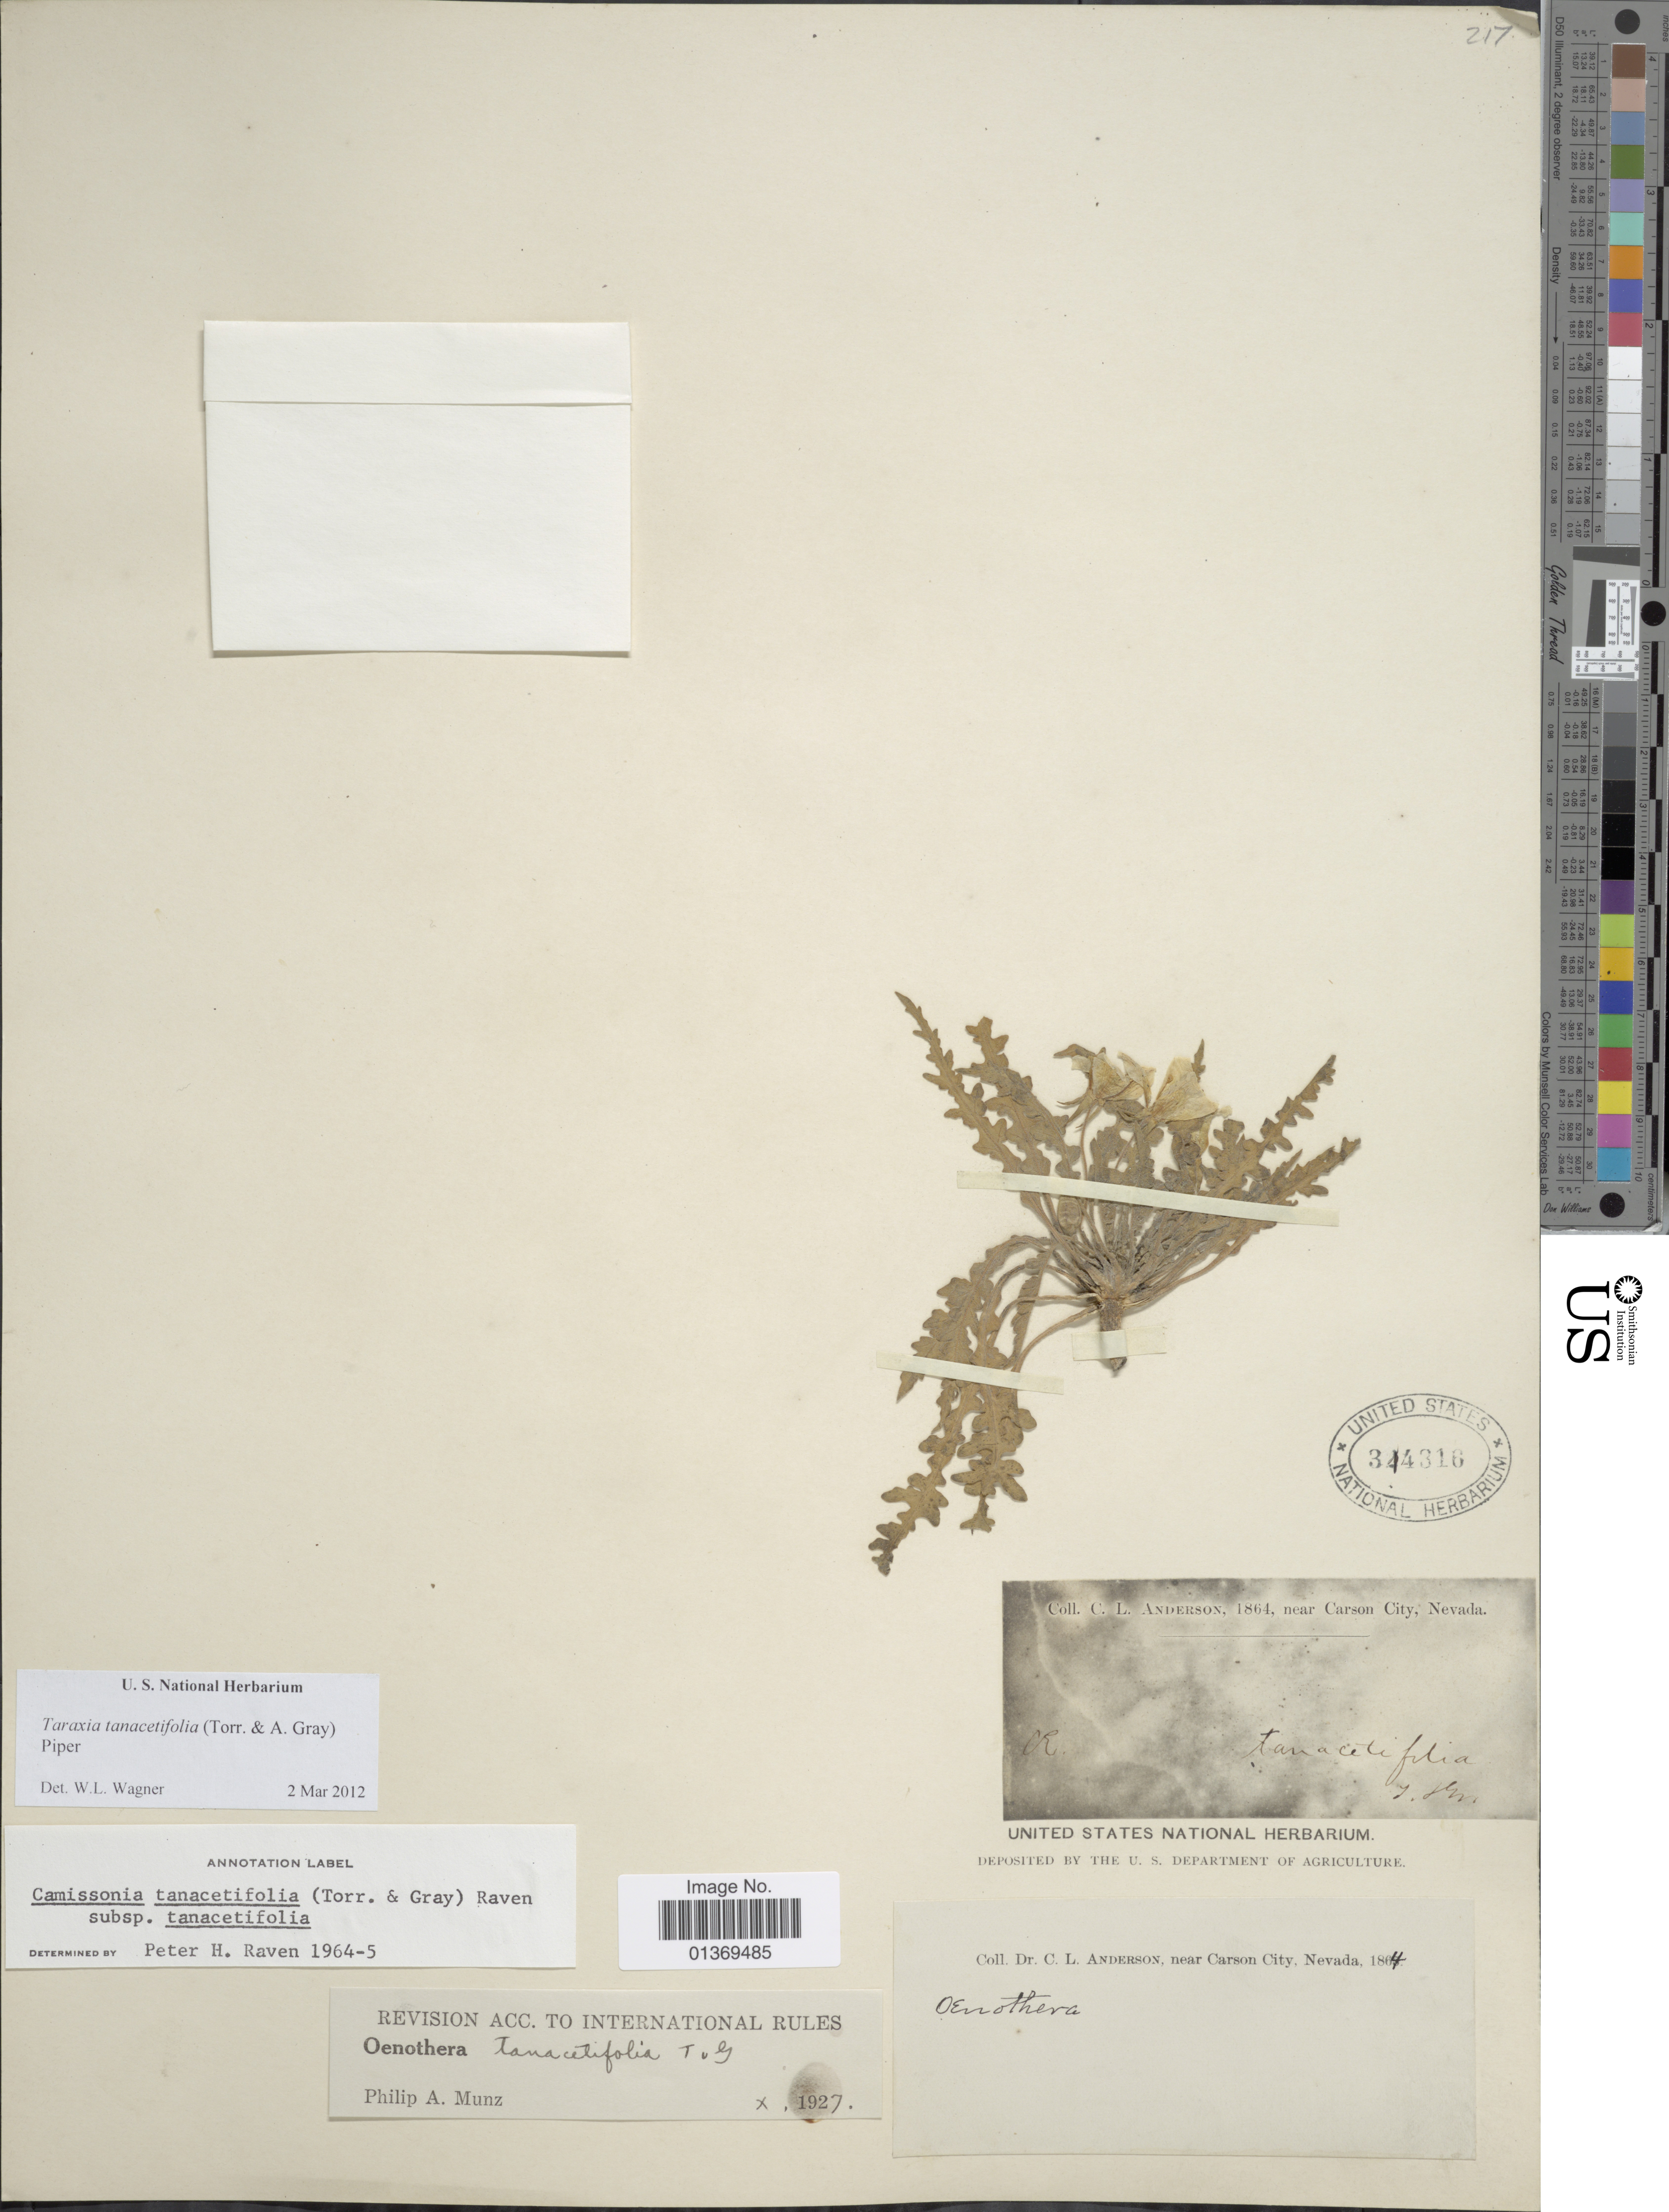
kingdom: Plantae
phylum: Tracheophyta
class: Magnoliopsida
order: Myrtales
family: Onagraceae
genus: Taraxia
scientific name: Taraxia tanacetifolia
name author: (Torr. & A. Gray) Piper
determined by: Wagner, W. L., (BOT), Smithsonian Institution - National Museum of Natural History (UNITED STATES)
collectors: C. L. Anderson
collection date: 1864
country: United States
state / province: Nevada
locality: Near Carson City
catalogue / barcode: US 324316